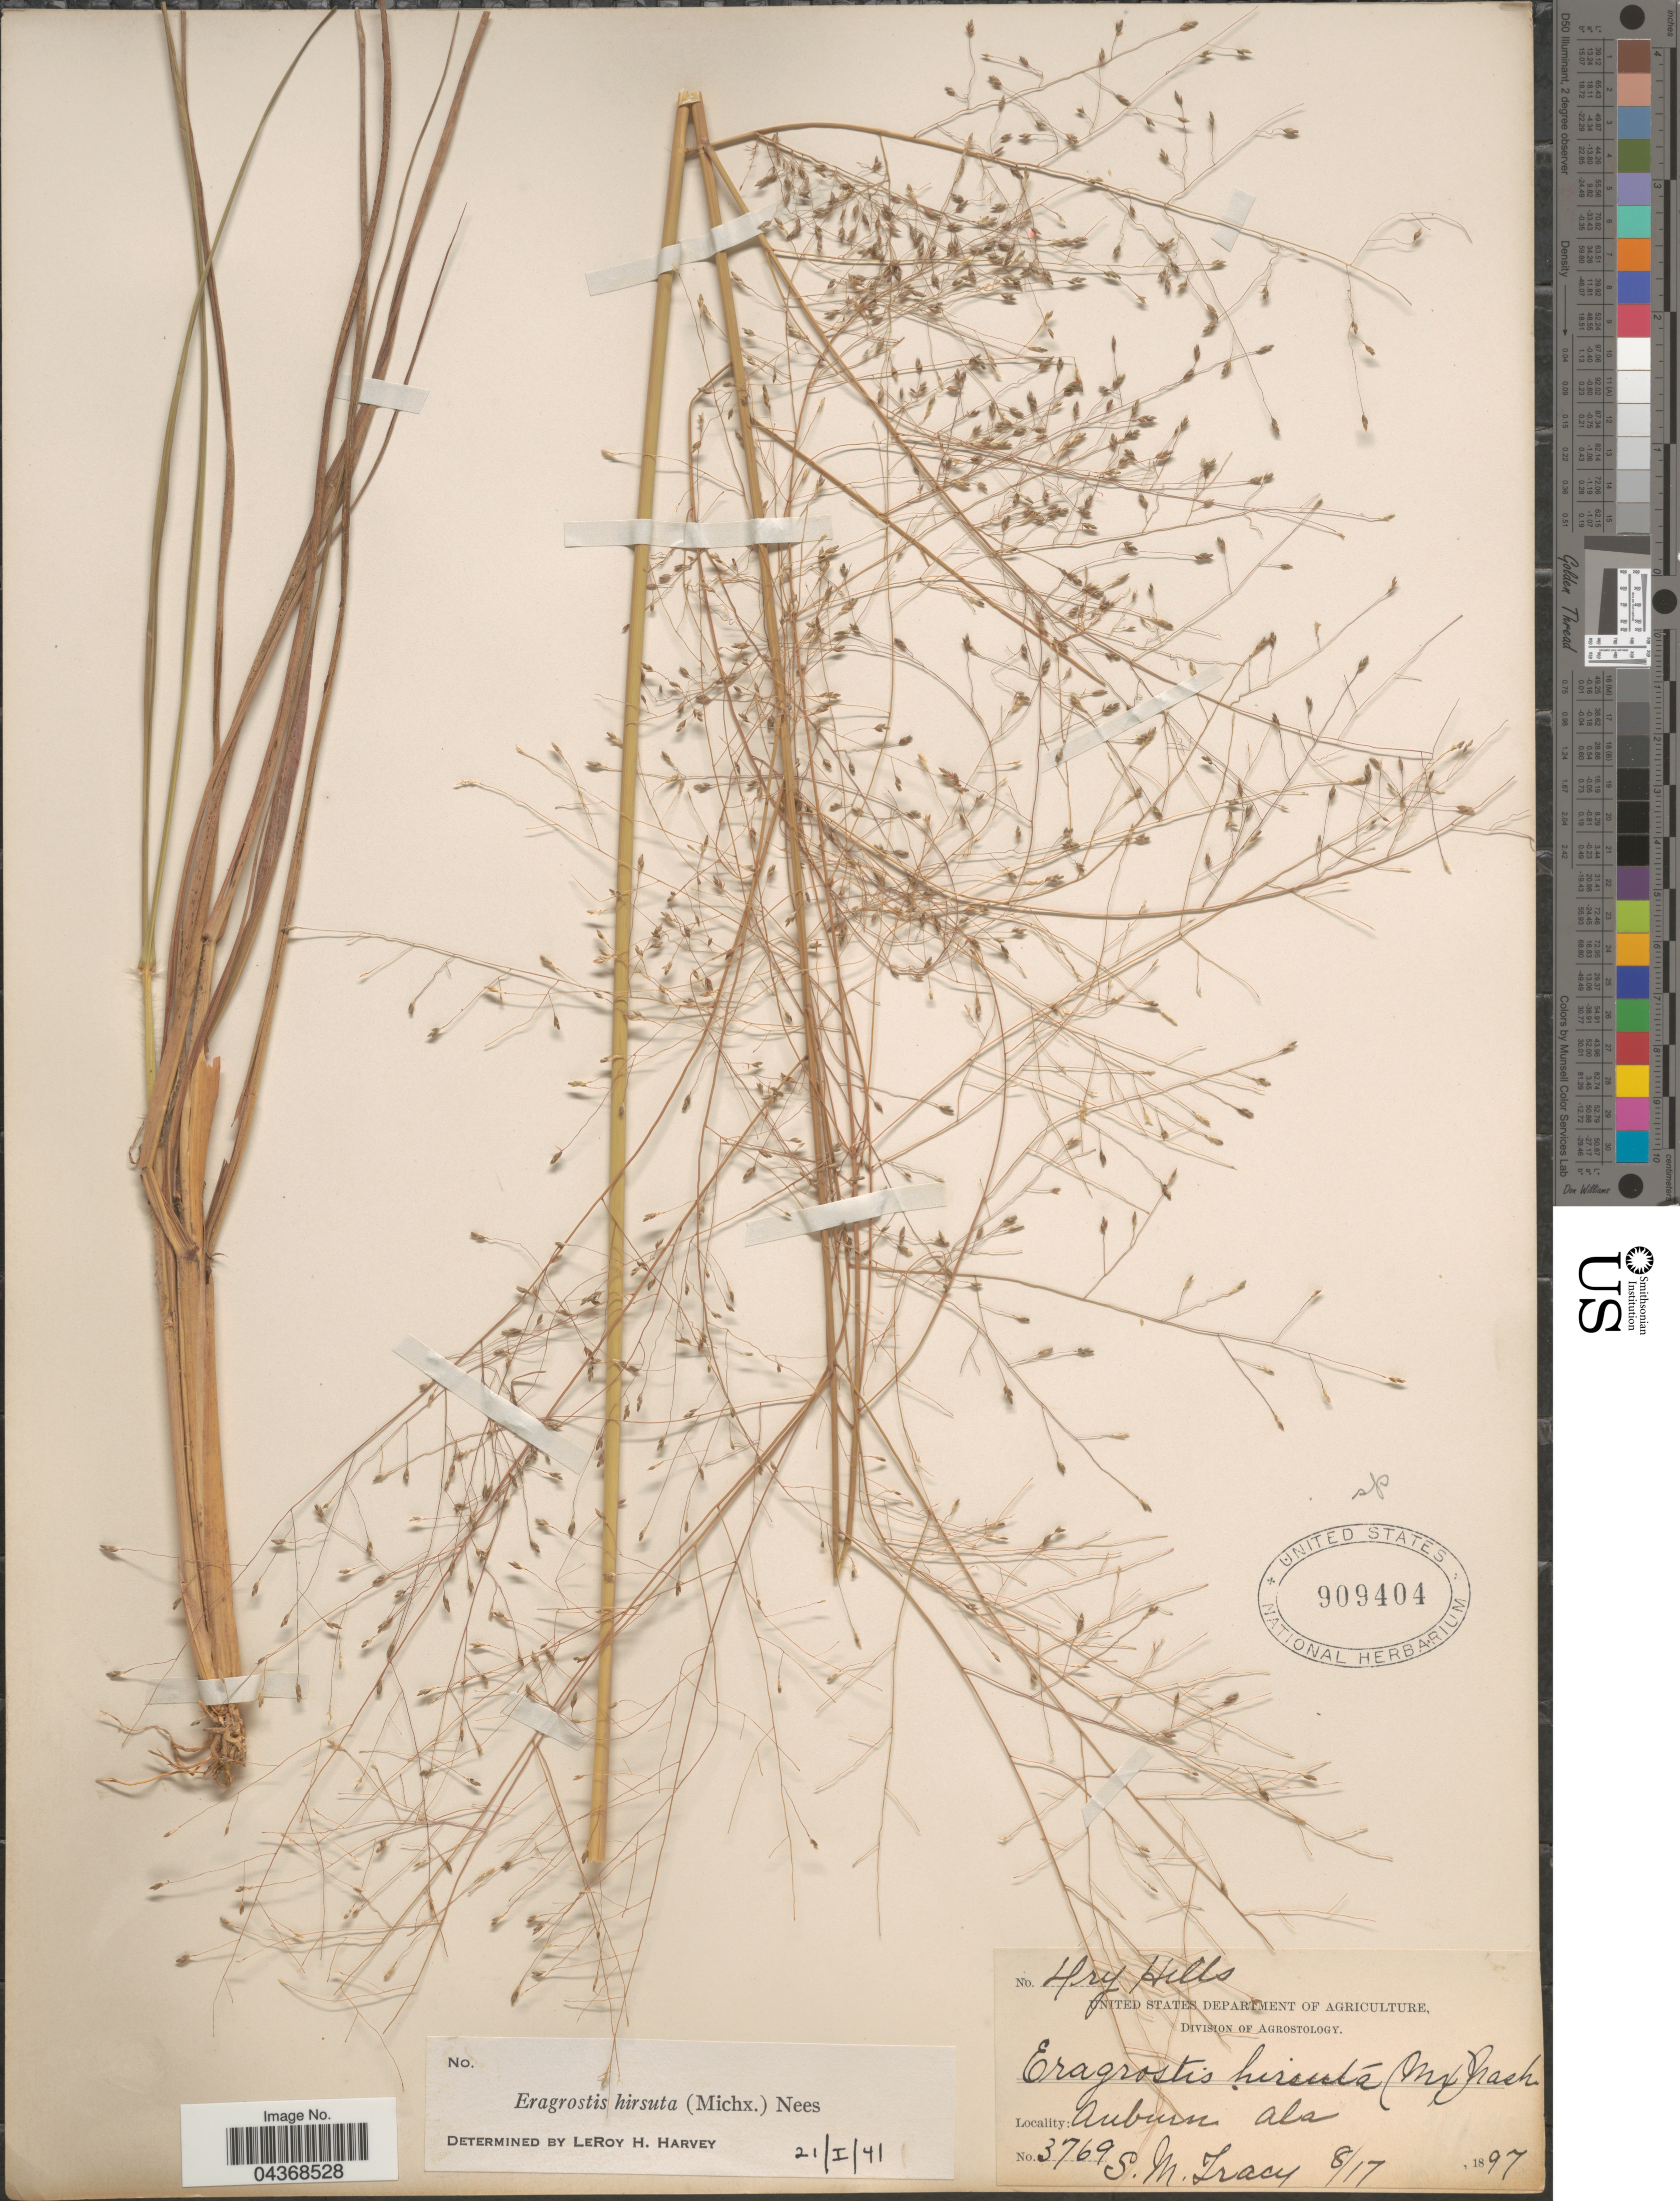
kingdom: Plantae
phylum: Tracheophyta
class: Liliopsida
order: Poales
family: Poaceae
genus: Eragrostis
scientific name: Eragrostis hirsuta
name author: (Michx.) Nees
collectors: S. M. Tracy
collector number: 3769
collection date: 1897-08-17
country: United States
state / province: Alabama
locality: Auburn.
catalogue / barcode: US 909404